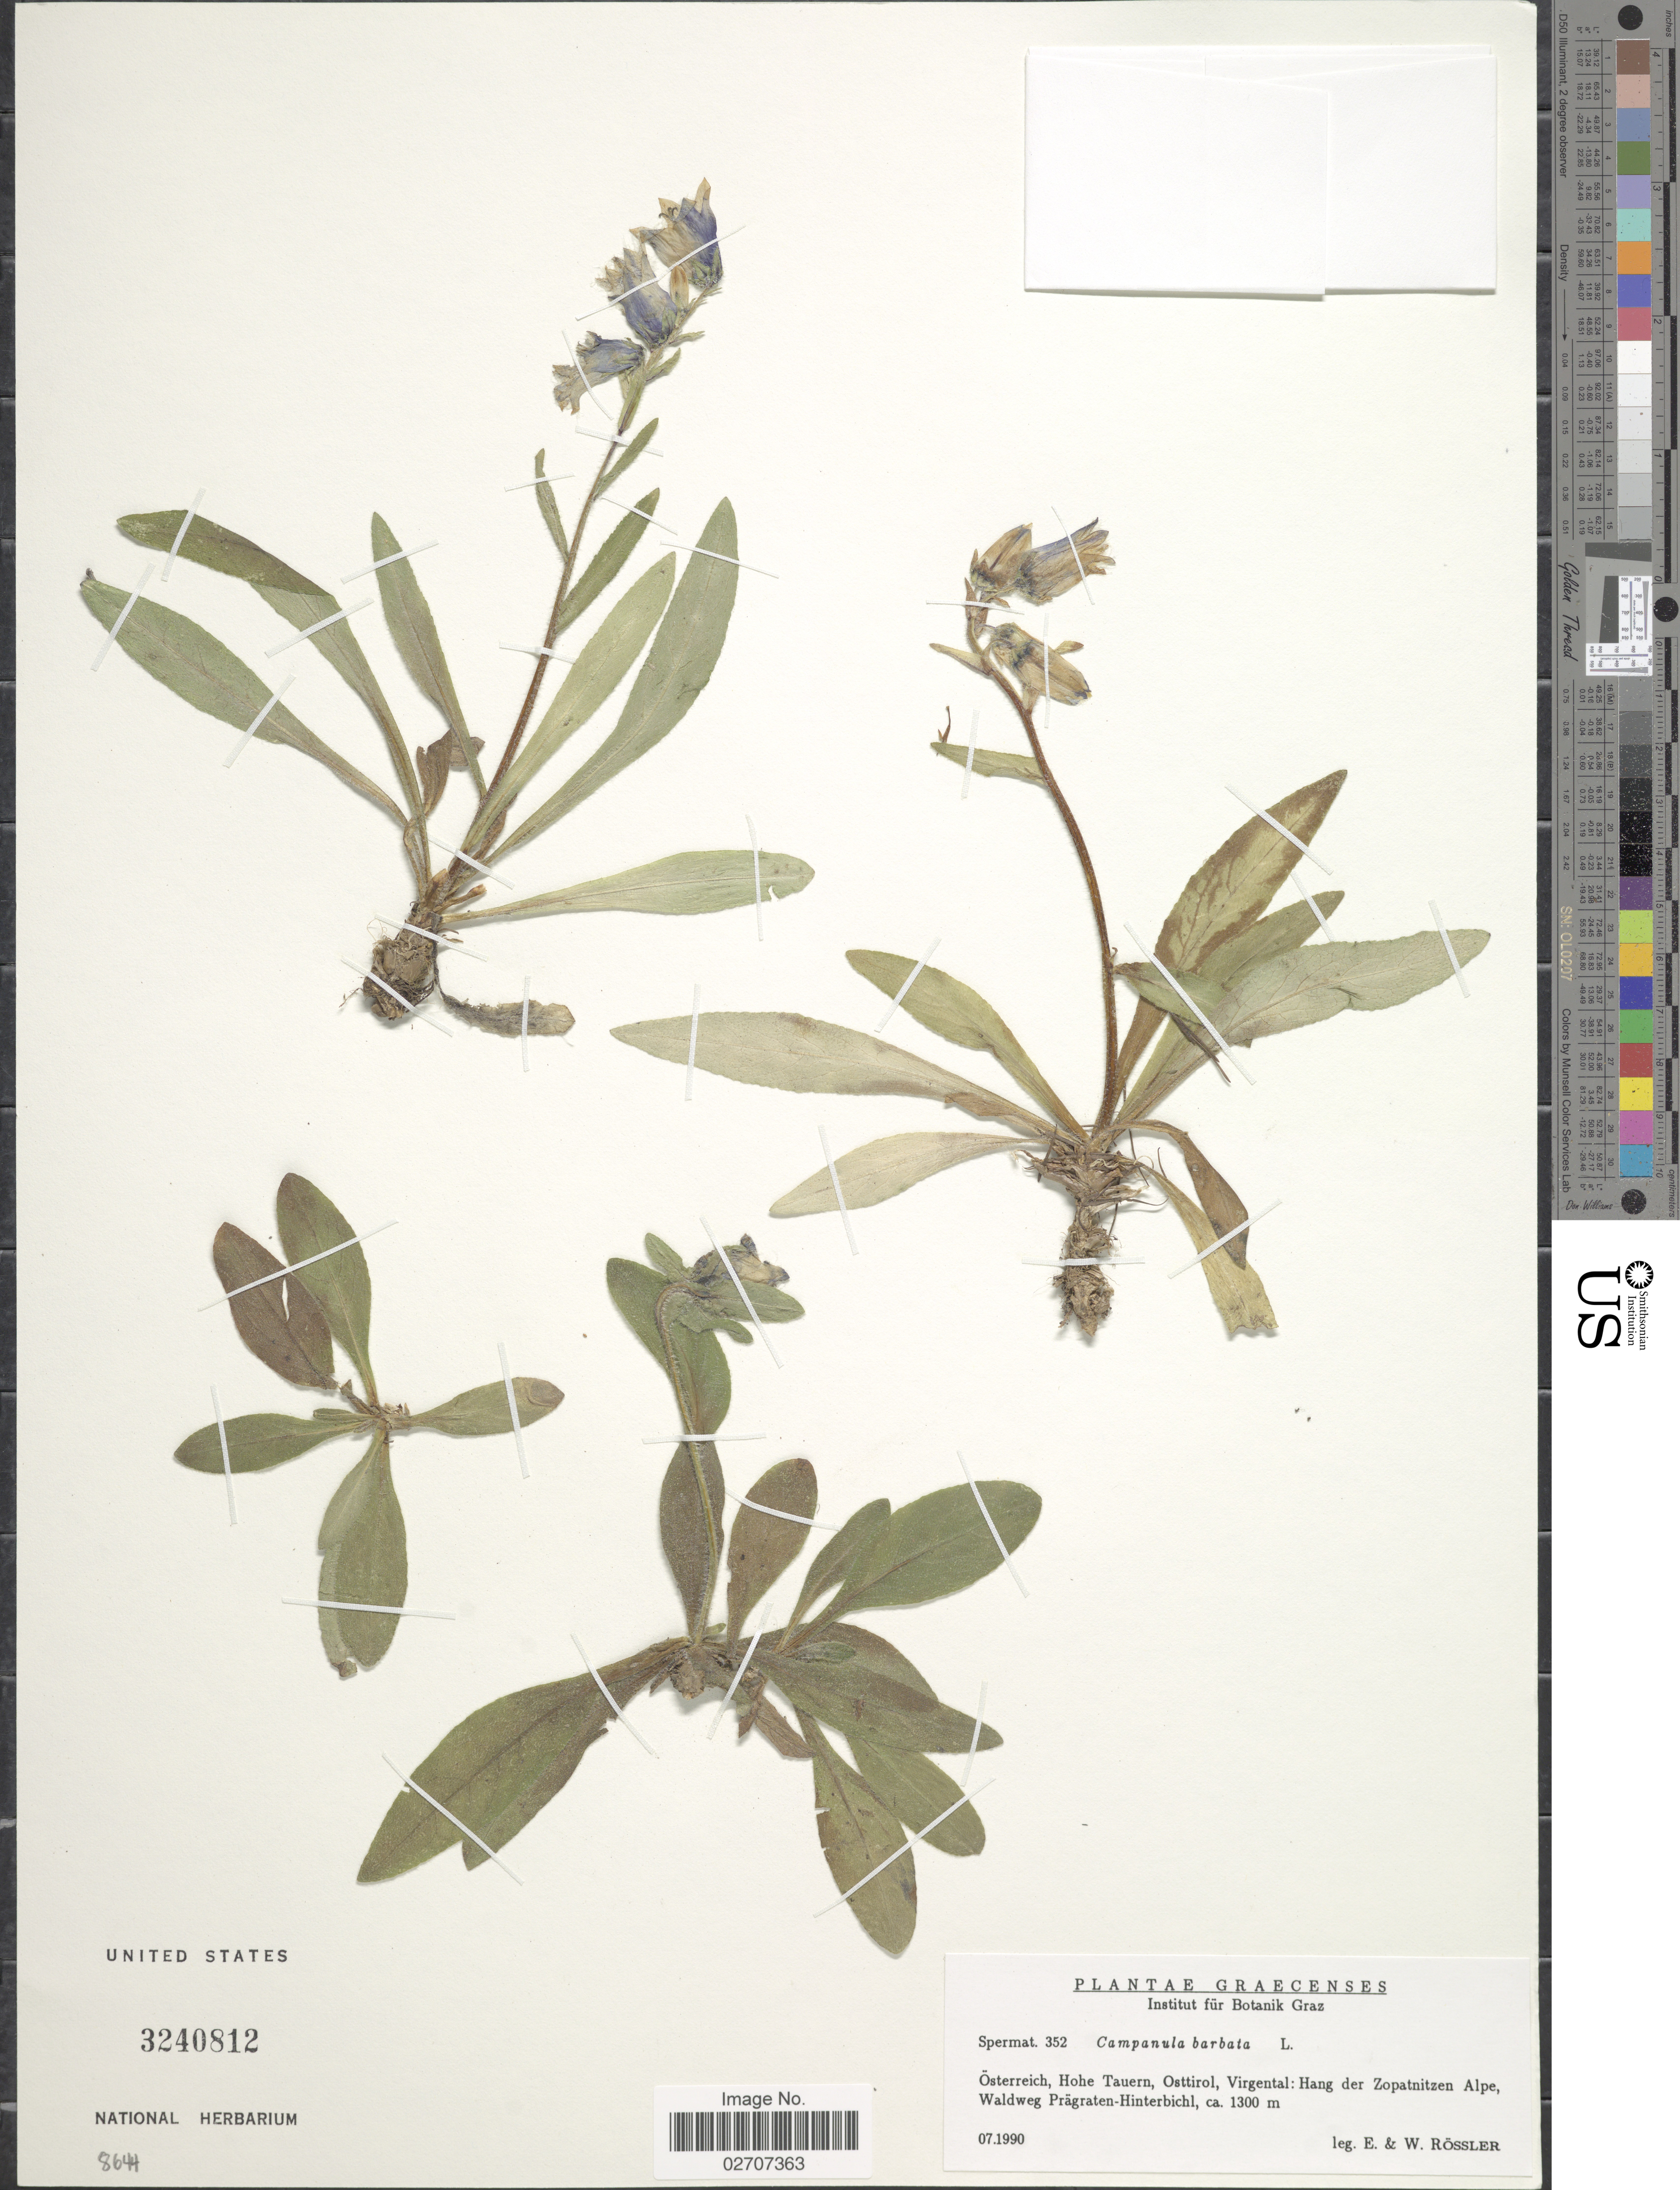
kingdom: Plantae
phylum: Tracheophyta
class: Magnoliopsida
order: Asterales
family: Campanulaceae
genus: Campanula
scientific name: Campanula barbata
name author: L.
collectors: Rössler, E. & Rössler, W.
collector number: Spermat. 352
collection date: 1990-07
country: Austria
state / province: Tirol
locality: Österreich, Hohe Tauern, Osttirol, Virgental: Hang der Zopatnitzen Alpe, Waldweg Prägraten-Hinterbichl.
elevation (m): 1300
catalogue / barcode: US 3240812